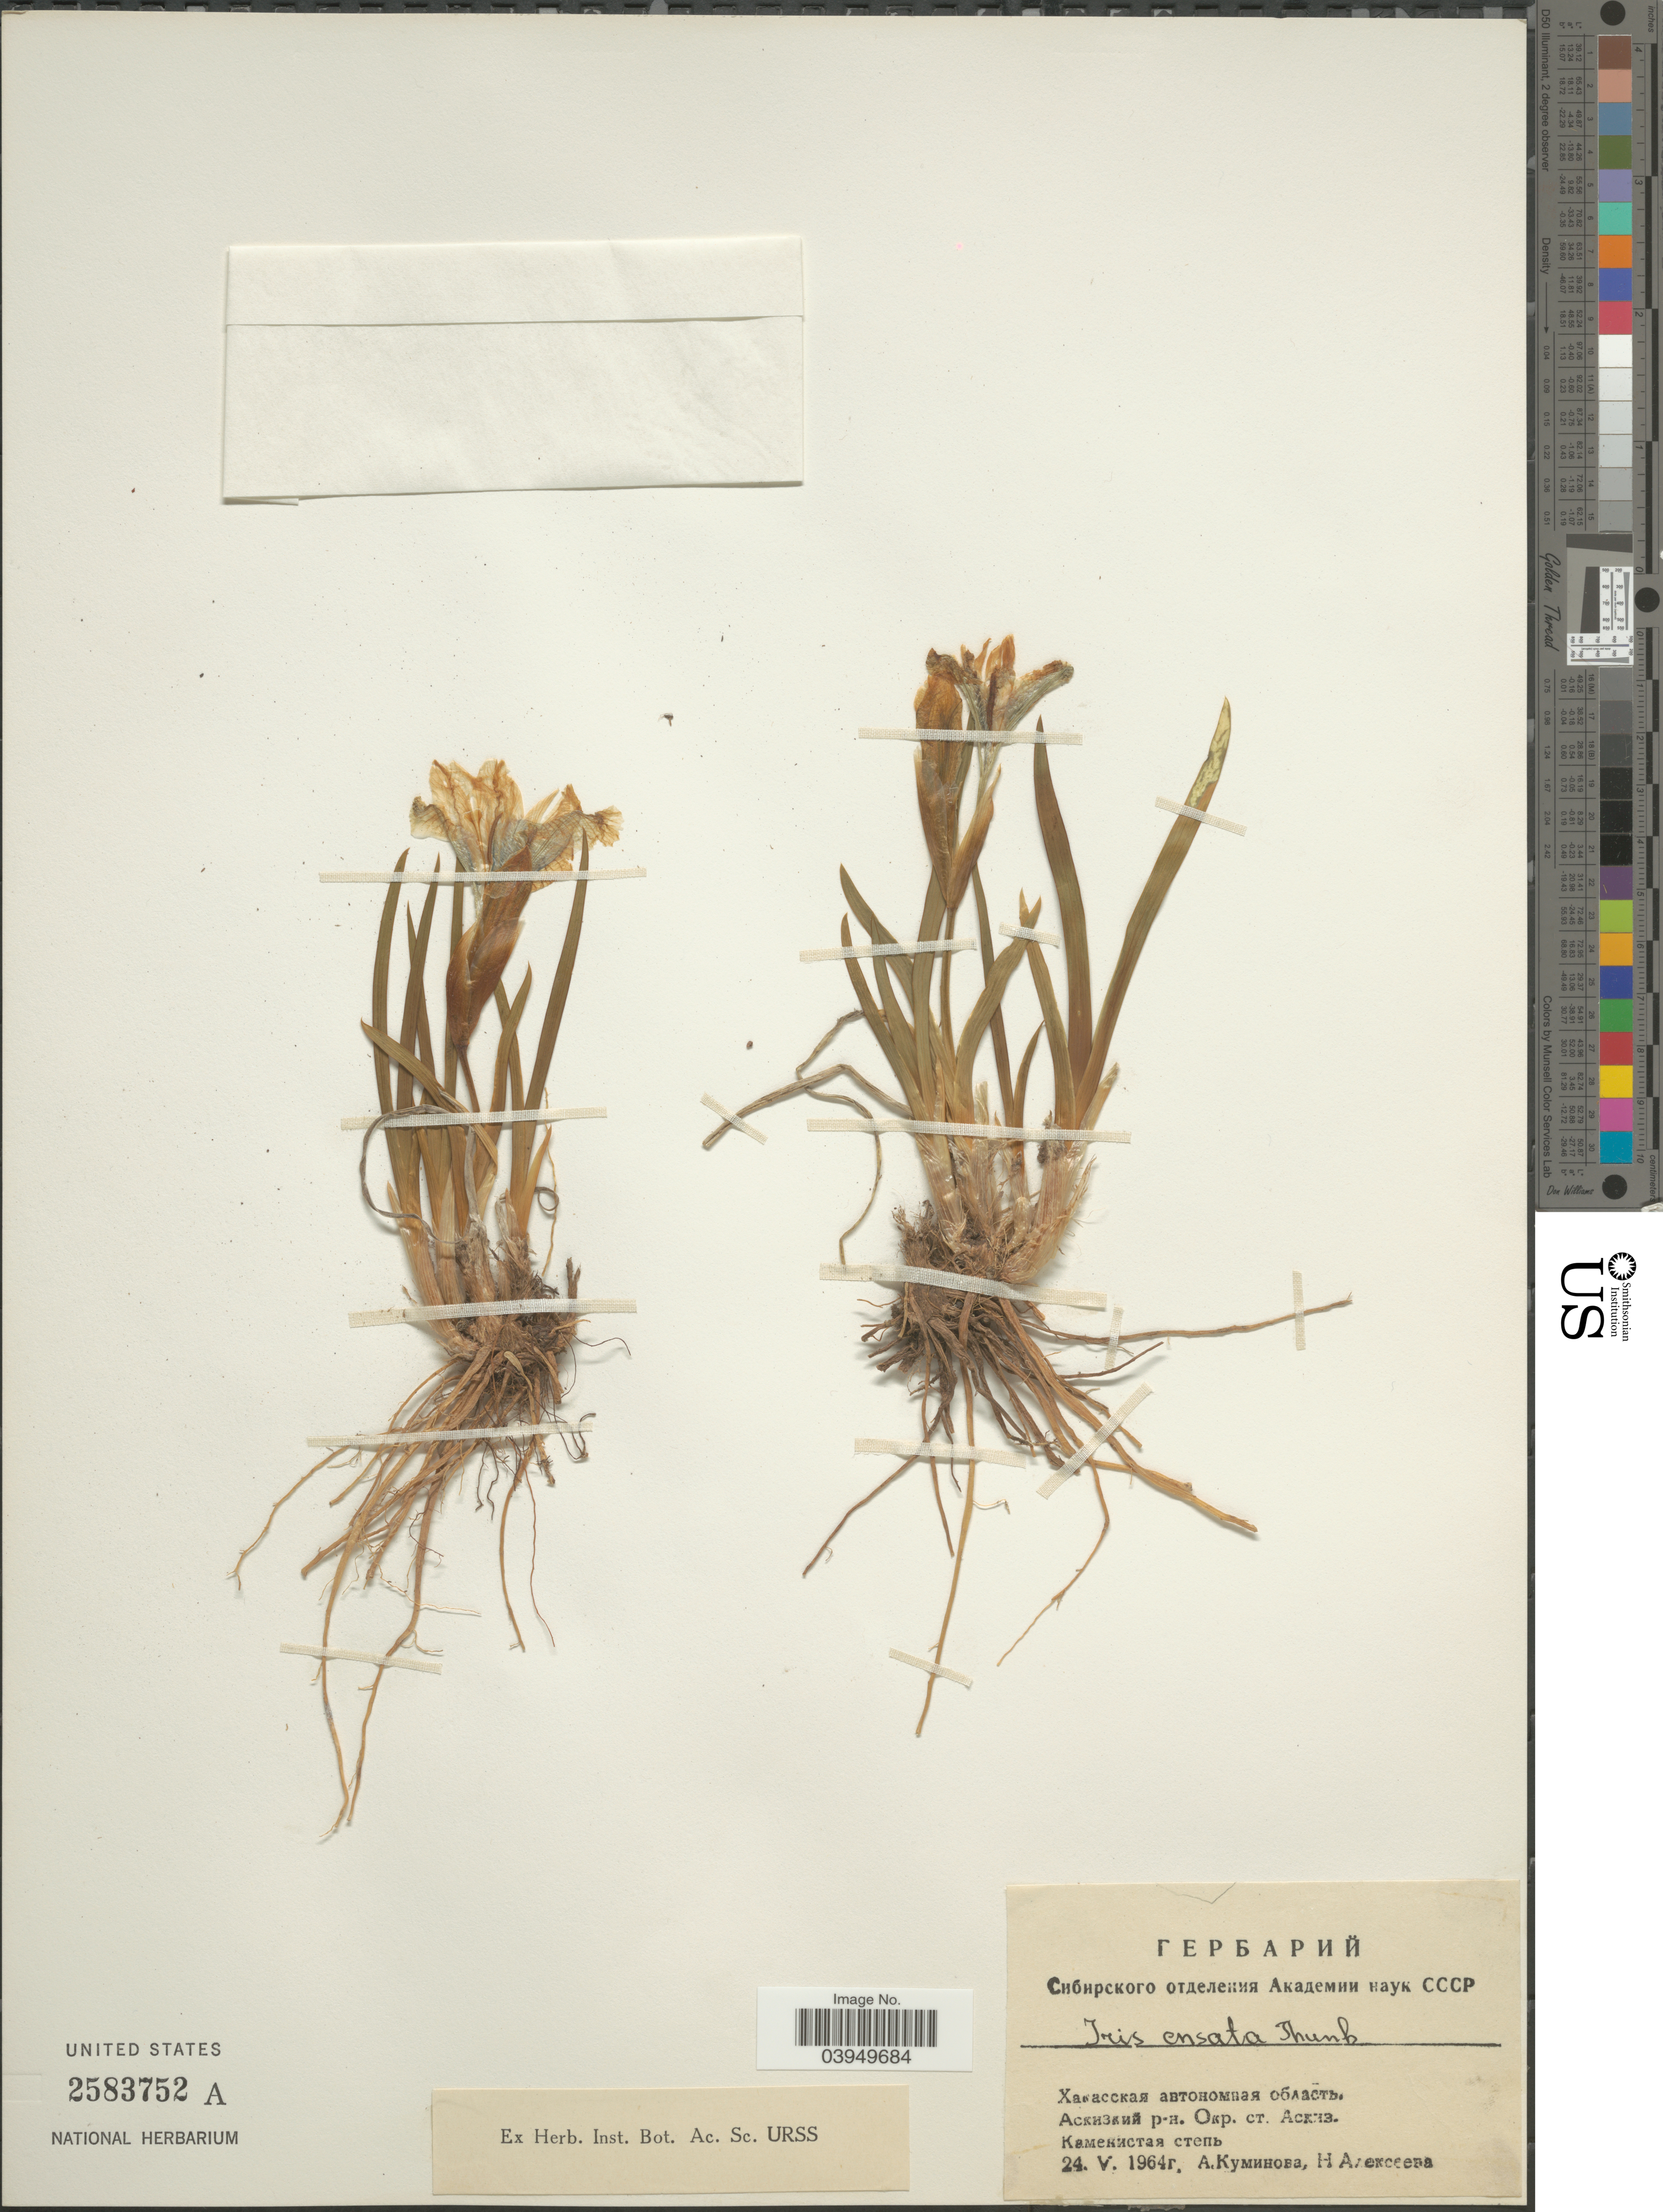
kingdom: Plantae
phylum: Tracheophyta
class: Liliopsida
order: Asparagales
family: Iridaceae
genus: Iris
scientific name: Iris ensata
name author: Thunb.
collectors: A. Kuminova & N. Alekseeva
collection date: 1964-05-24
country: Russian Federation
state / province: Khakassia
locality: Vicinity of Askiz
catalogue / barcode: US 2583752A